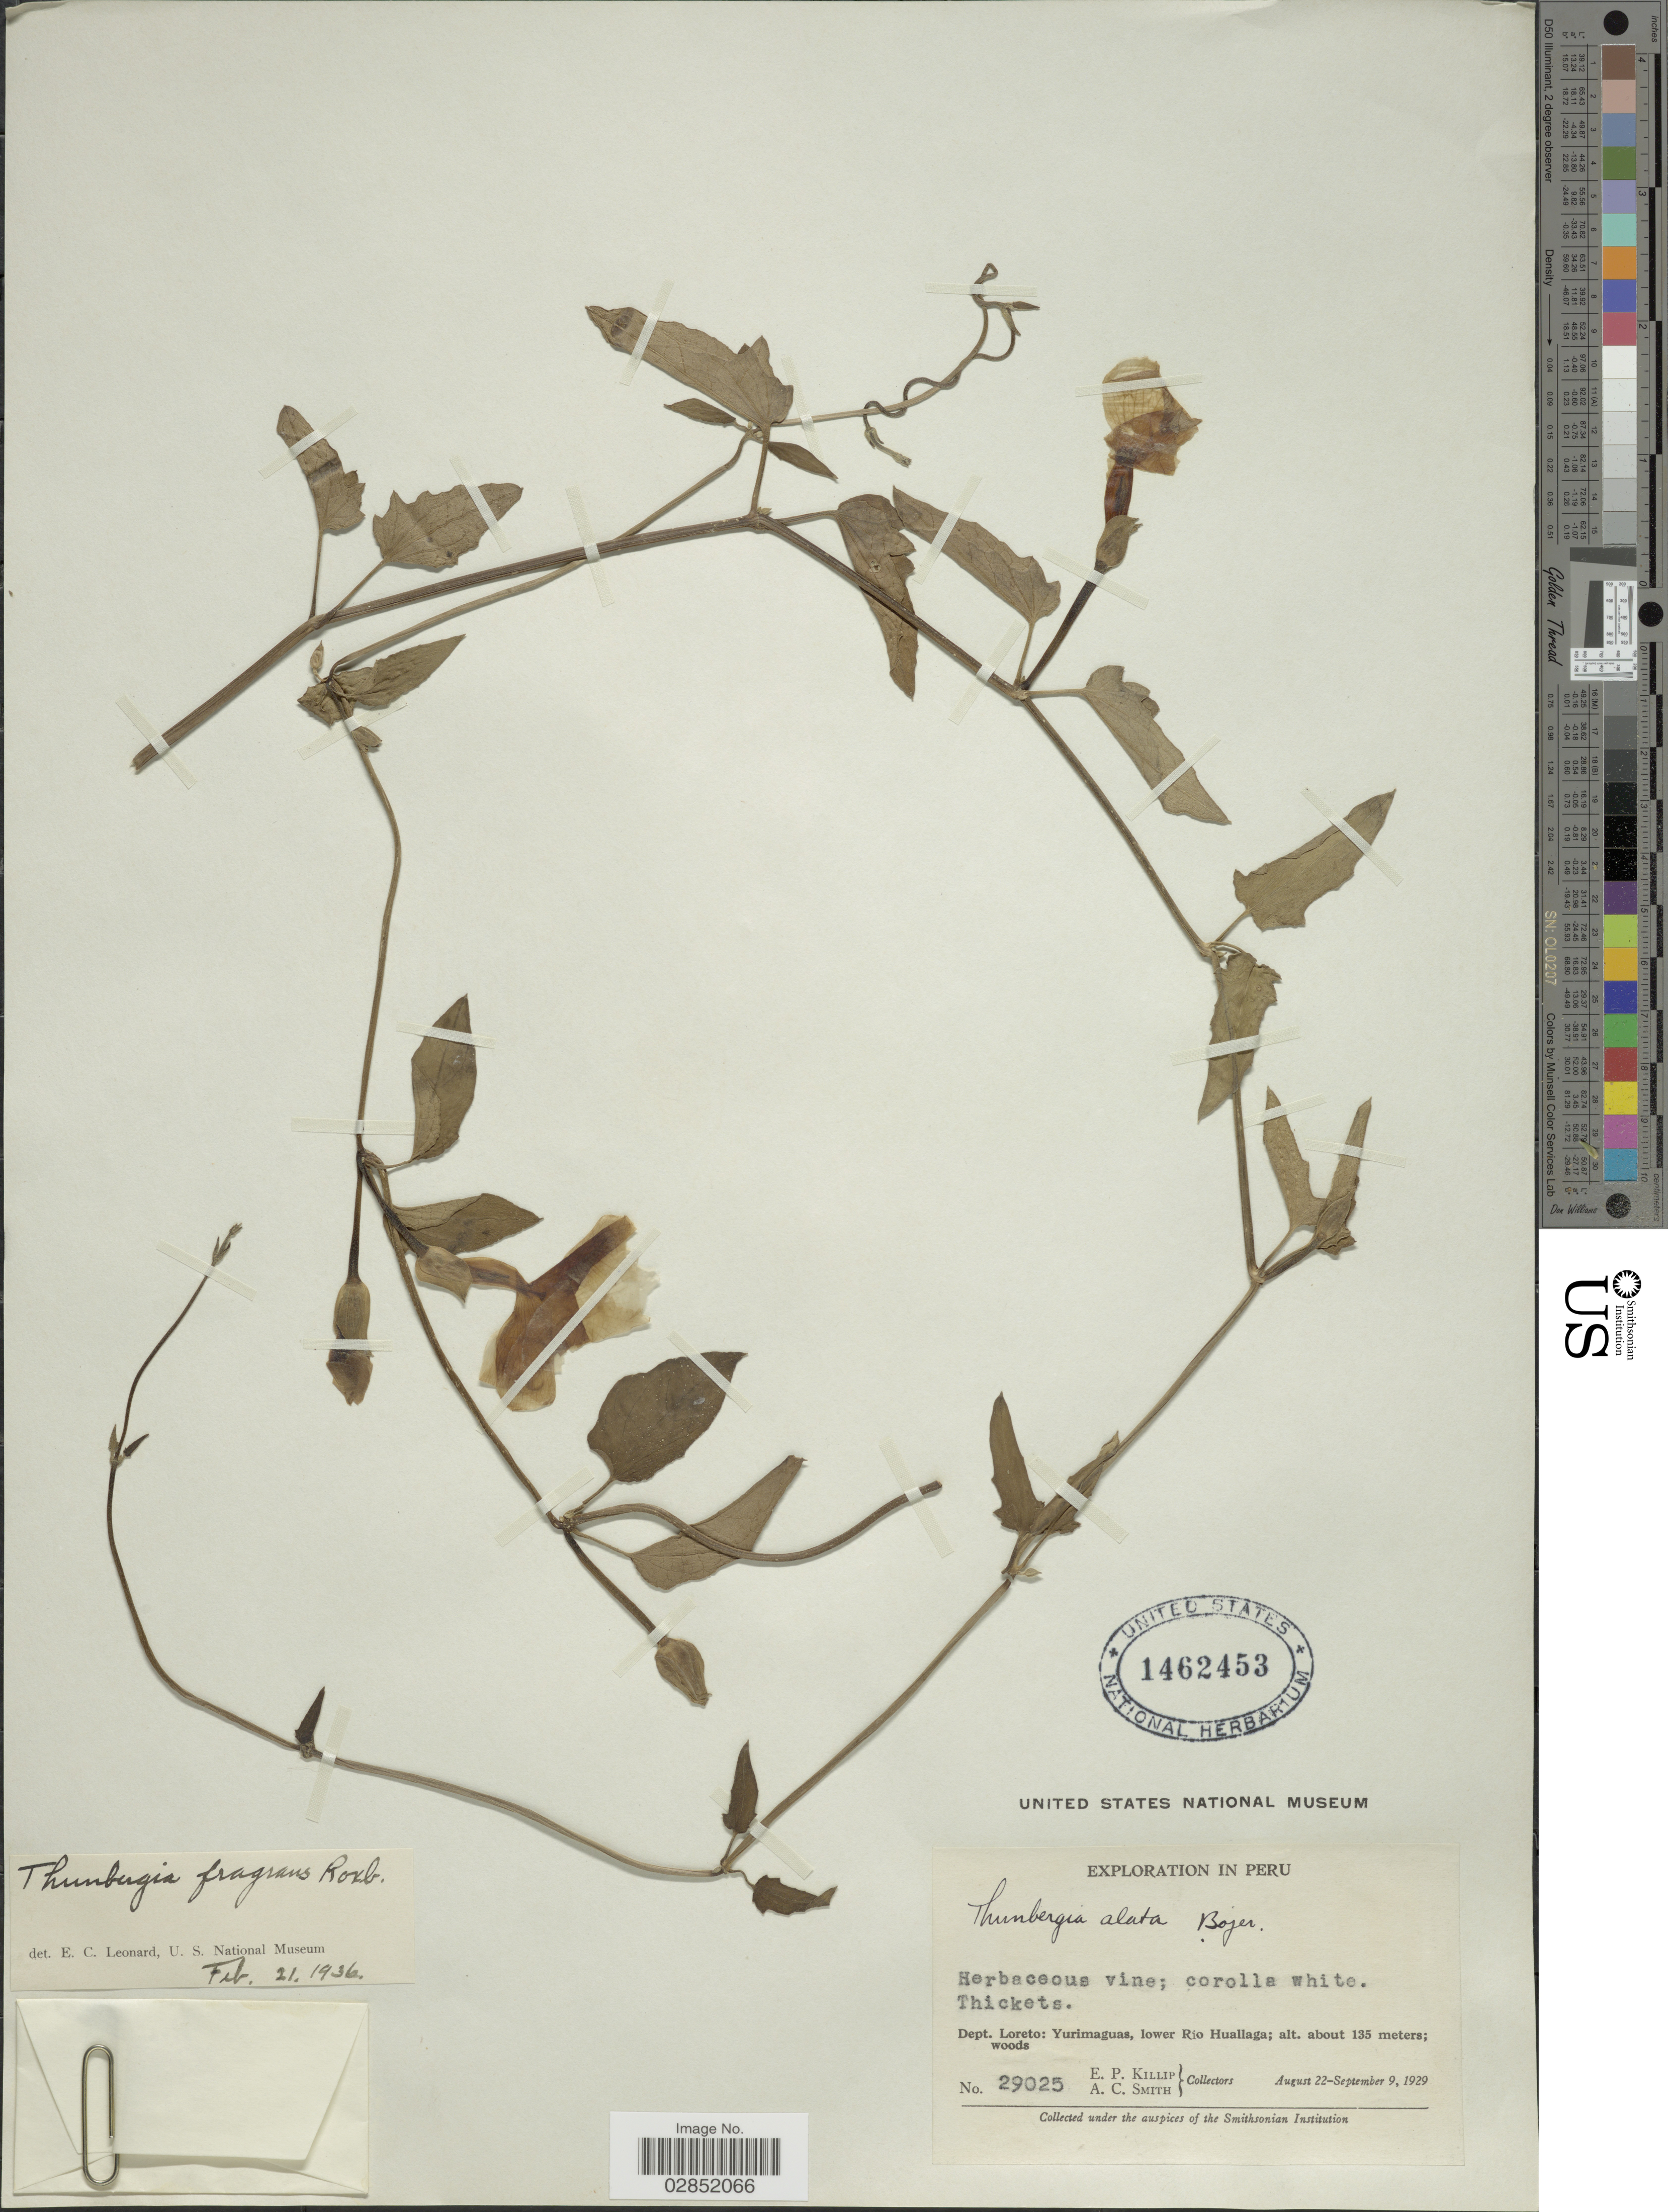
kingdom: Plantae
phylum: Tracheophyta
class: Magnoliopsida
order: Lamiales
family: Acanthaceae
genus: Thunbergia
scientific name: Thunbergia fragrans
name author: Roxb.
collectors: E. P. Killip & A. C. Smith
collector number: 29025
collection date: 1929-08-22/1929-09-09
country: Peru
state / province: Loreto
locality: Dept. Loreto: Yurimaguas, lower Rio Huallaga.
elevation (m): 135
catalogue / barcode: US 1462453